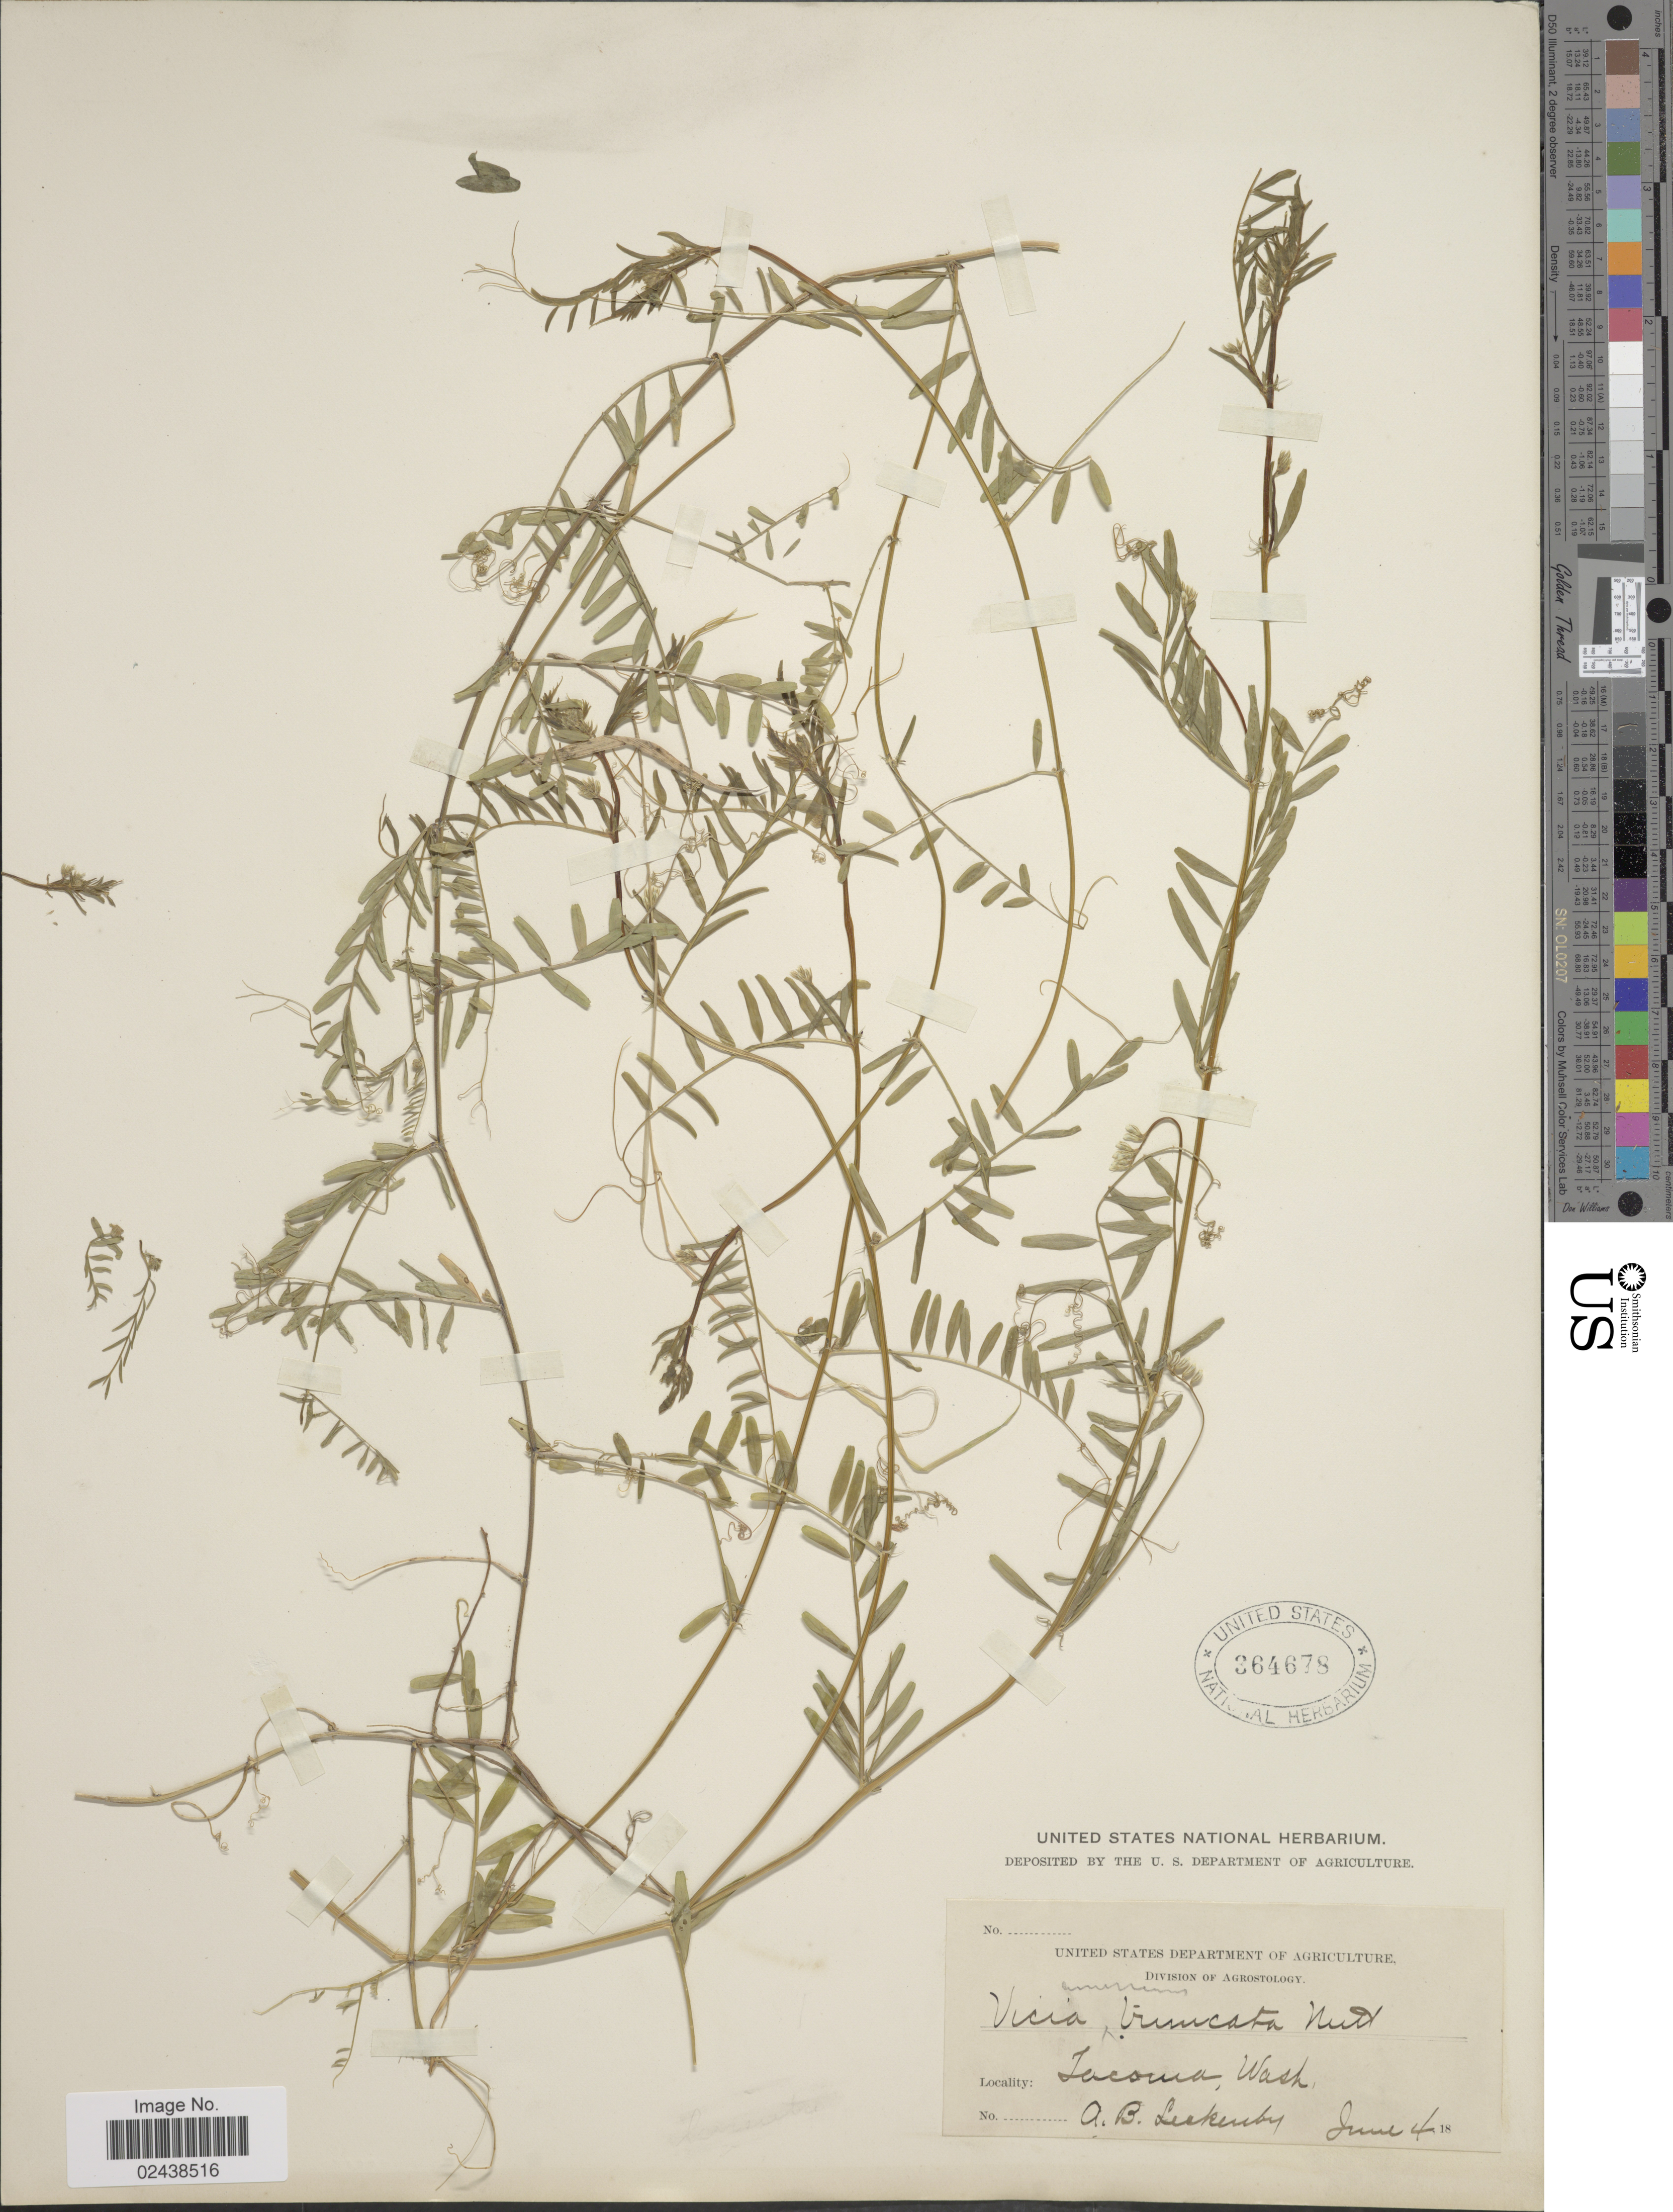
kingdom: Plantae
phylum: Tracheophyta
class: Magnoliopsida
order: Fabales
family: Fabaceae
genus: Vicia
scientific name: Vicia sp.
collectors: A. Leckenby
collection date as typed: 18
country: United States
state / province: Washington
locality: Lacoma.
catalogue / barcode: US 364678